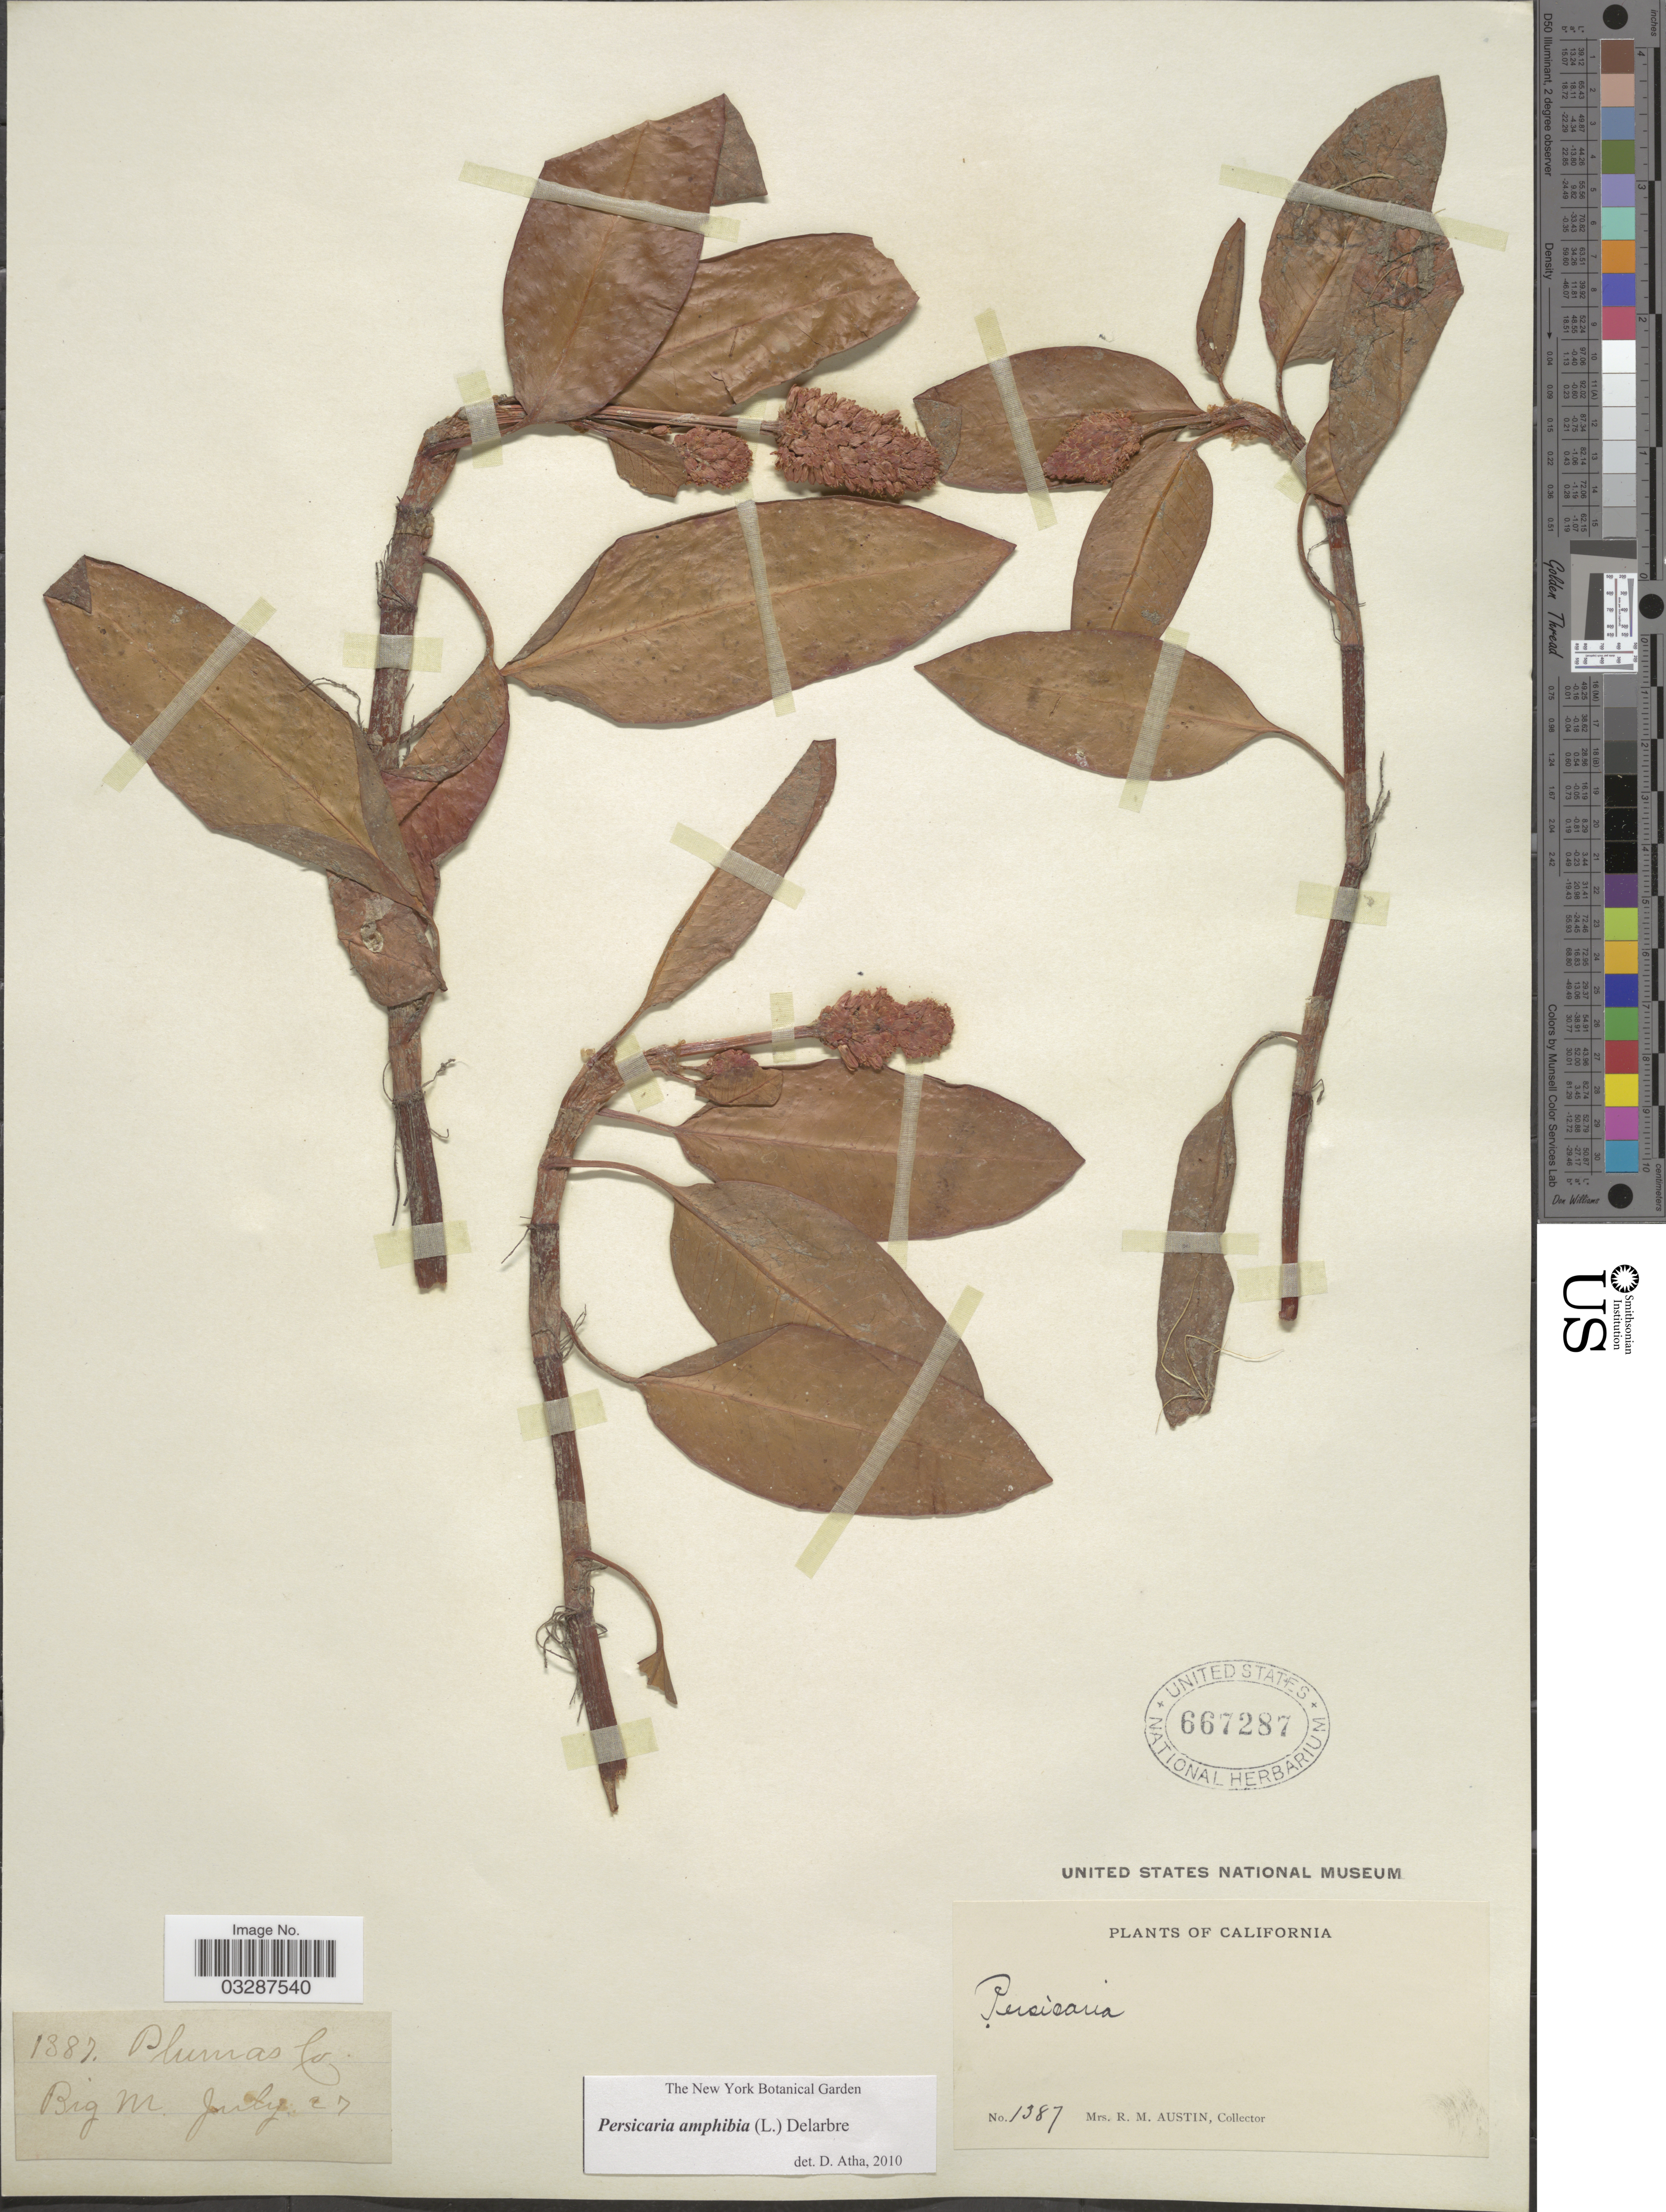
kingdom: Plantae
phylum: Tracheophyta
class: Magnoliopsida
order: Caryophyllales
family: Polygonaceae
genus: Persicaria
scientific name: Persicaria amphibia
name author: (L.) Delarbre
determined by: Atha, D. E.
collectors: R. Austin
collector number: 1387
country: United States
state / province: California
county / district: Plumas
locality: Plumas Co. Big M.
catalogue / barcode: US 667287